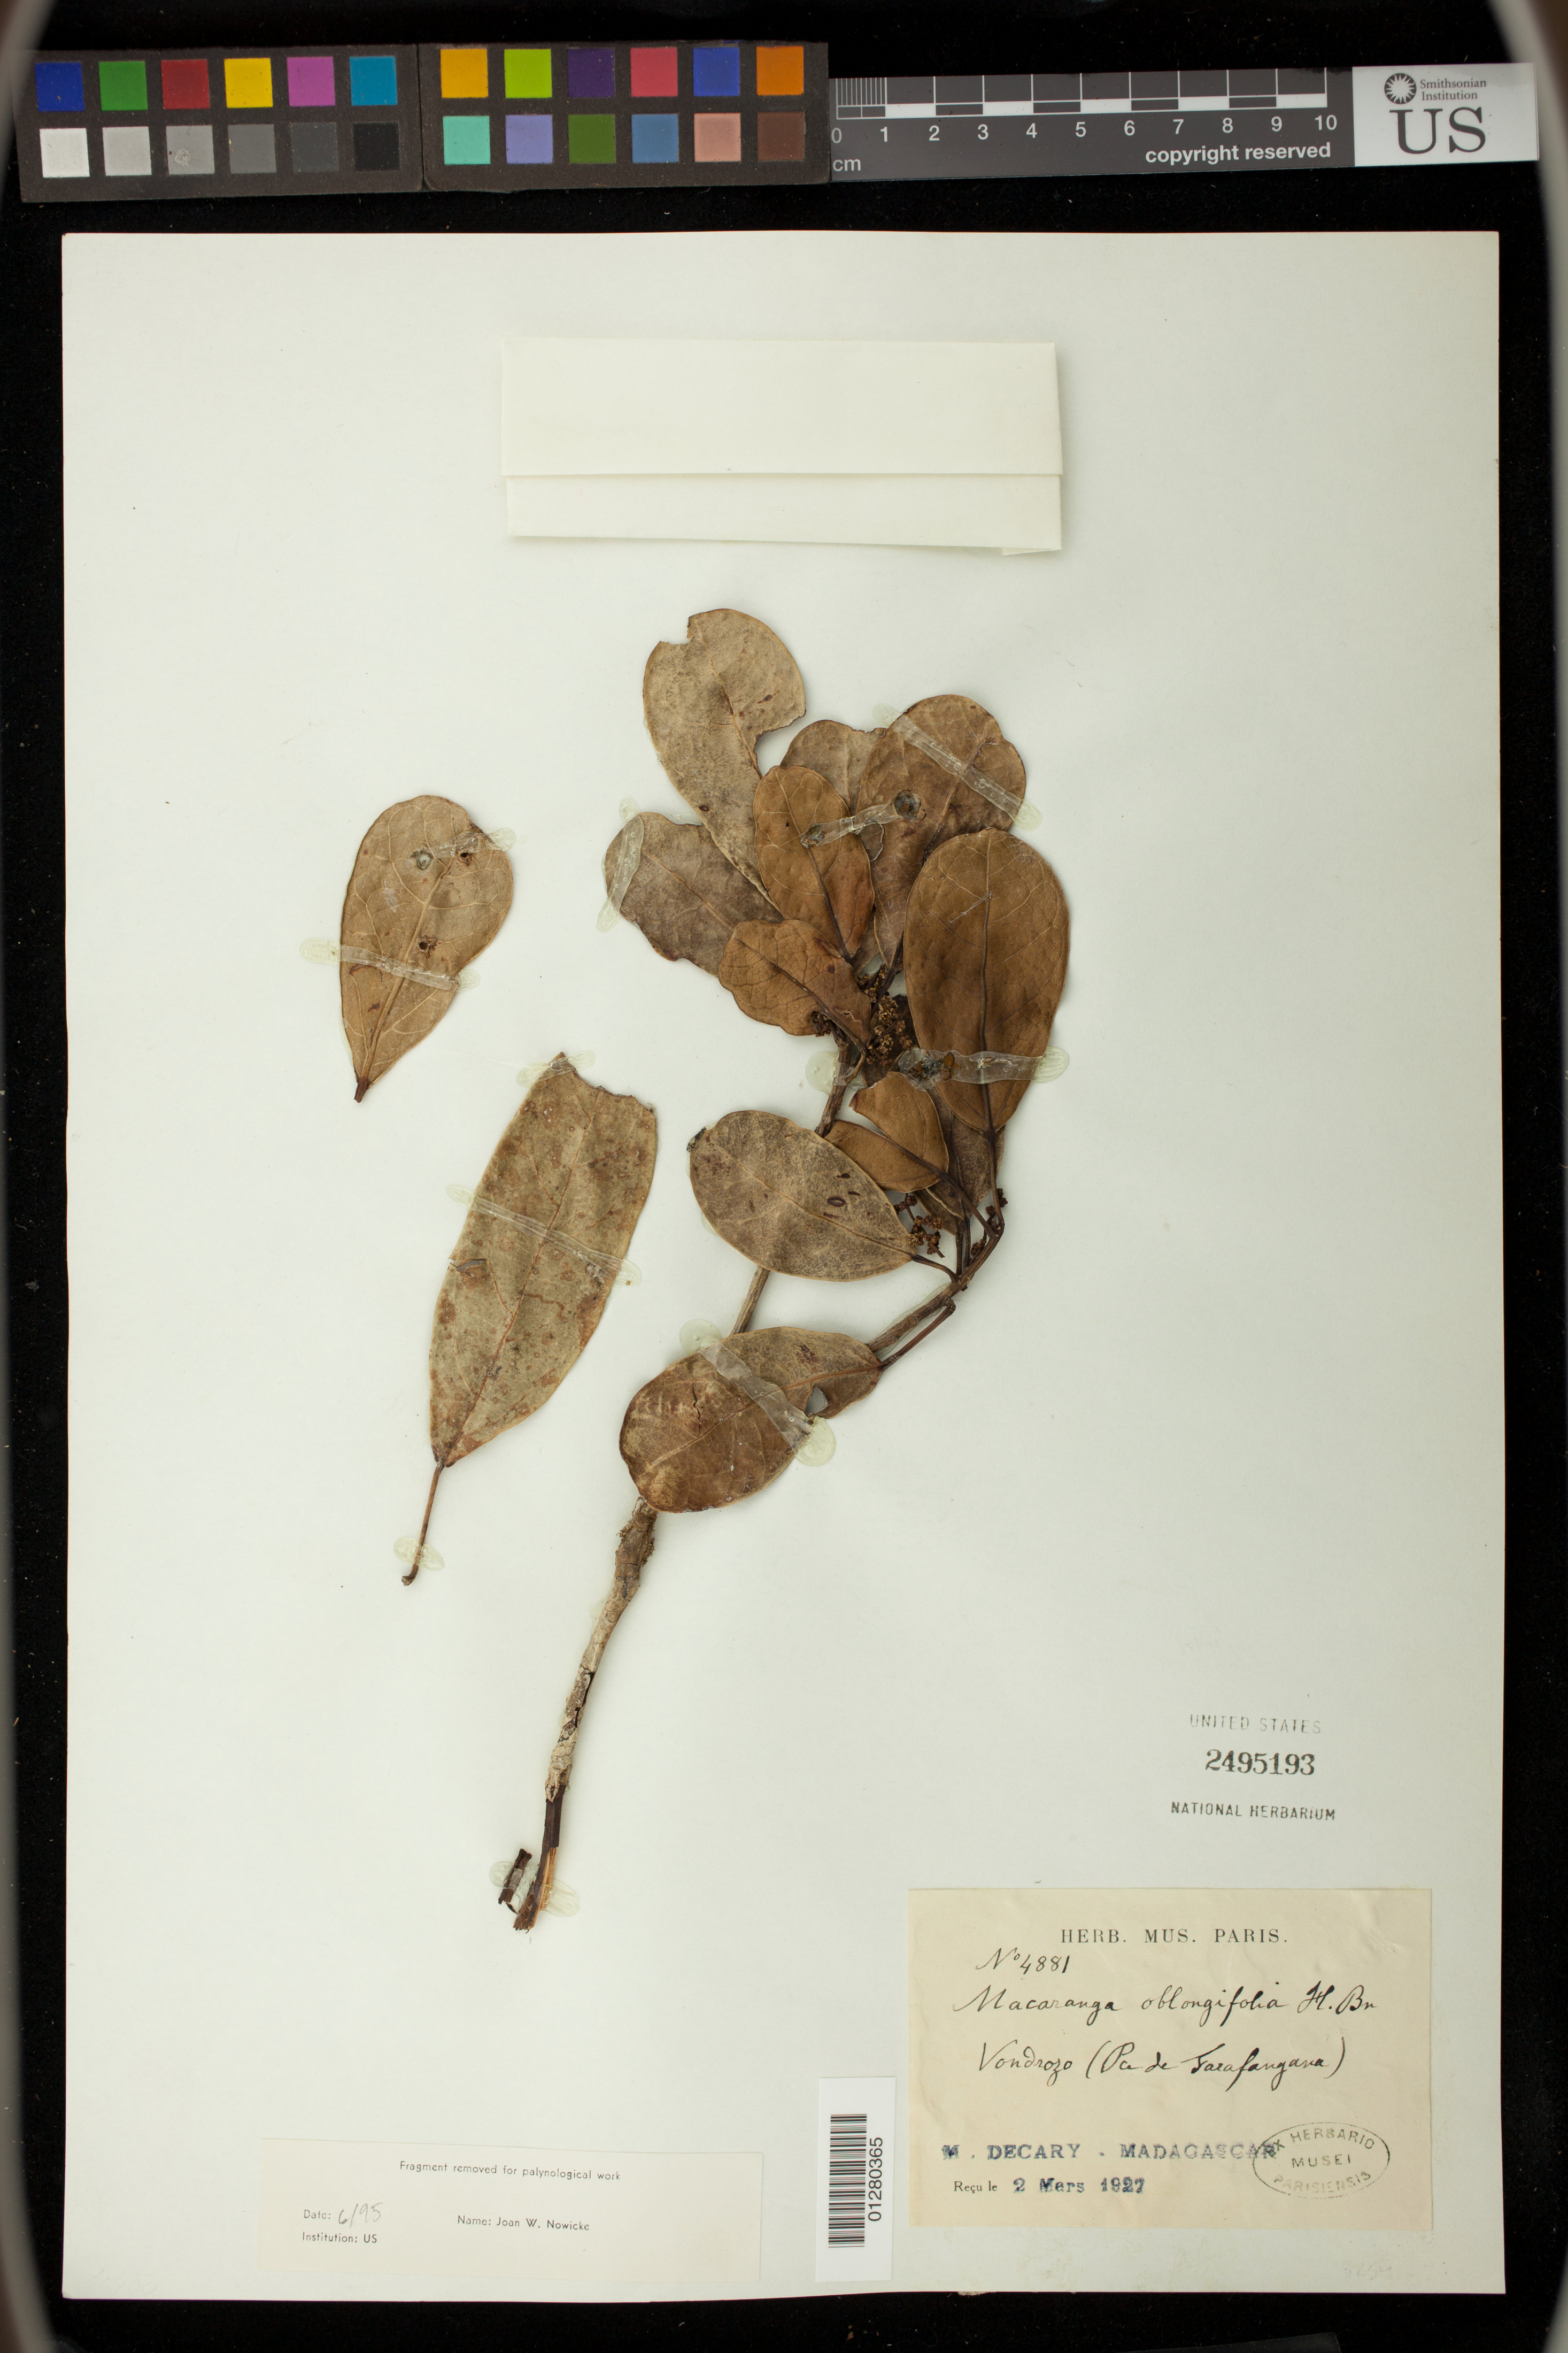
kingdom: Plantae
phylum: Tracheophyta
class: Magnoliopsida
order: Malpighiales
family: Euphorbiaceae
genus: Macaranga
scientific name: Macaranga oblongifolia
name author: Baill.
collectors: M. Decary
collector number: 4881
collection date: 1927-03-02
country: Madagascar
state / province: Atsimo-Atsinanana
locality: Vondrozo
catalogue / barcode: US 2495193